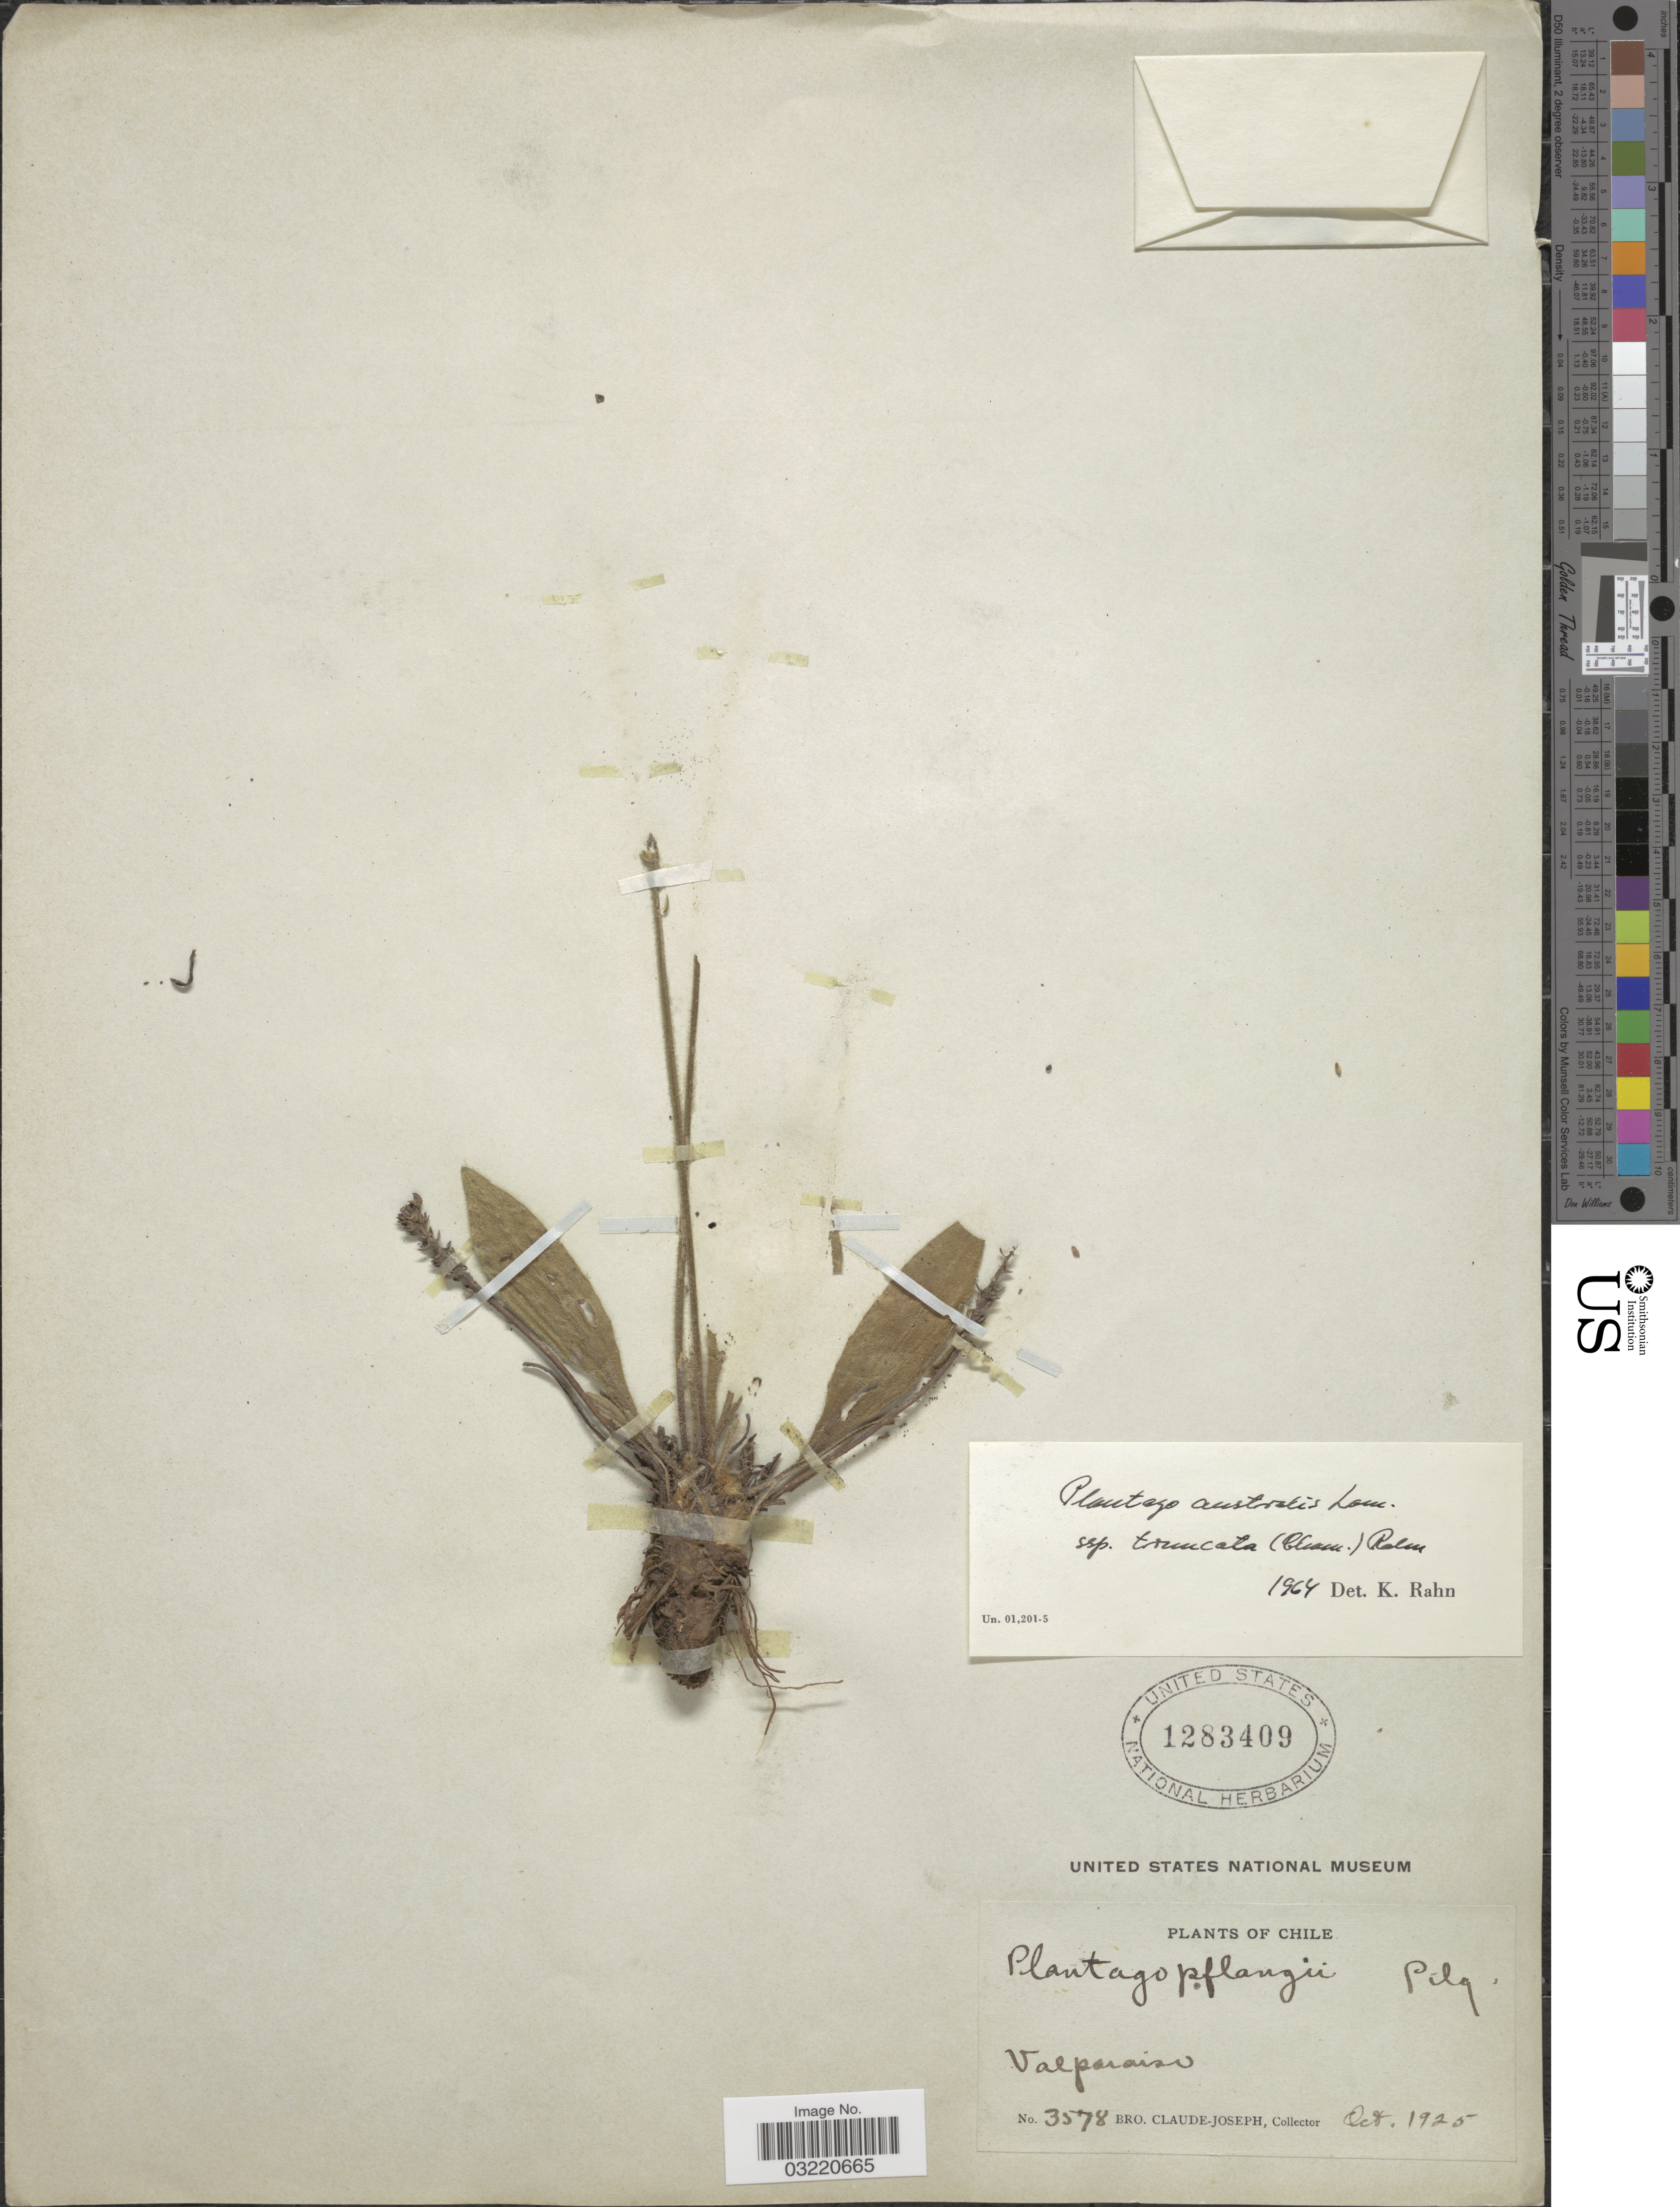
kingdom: Plantae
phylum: Tracheophyta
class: Magnoliopsida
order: Lamiales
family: Plantaginaceae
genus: Plantago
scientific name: Plantago australis subsp. truncata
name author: (Cham.) Rahn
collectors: Bro. Claude-Joseph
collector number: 3578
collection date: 1925-10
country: Chile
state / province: Valparaíso (V)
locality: Valparaiso.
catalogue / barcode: US 1283409